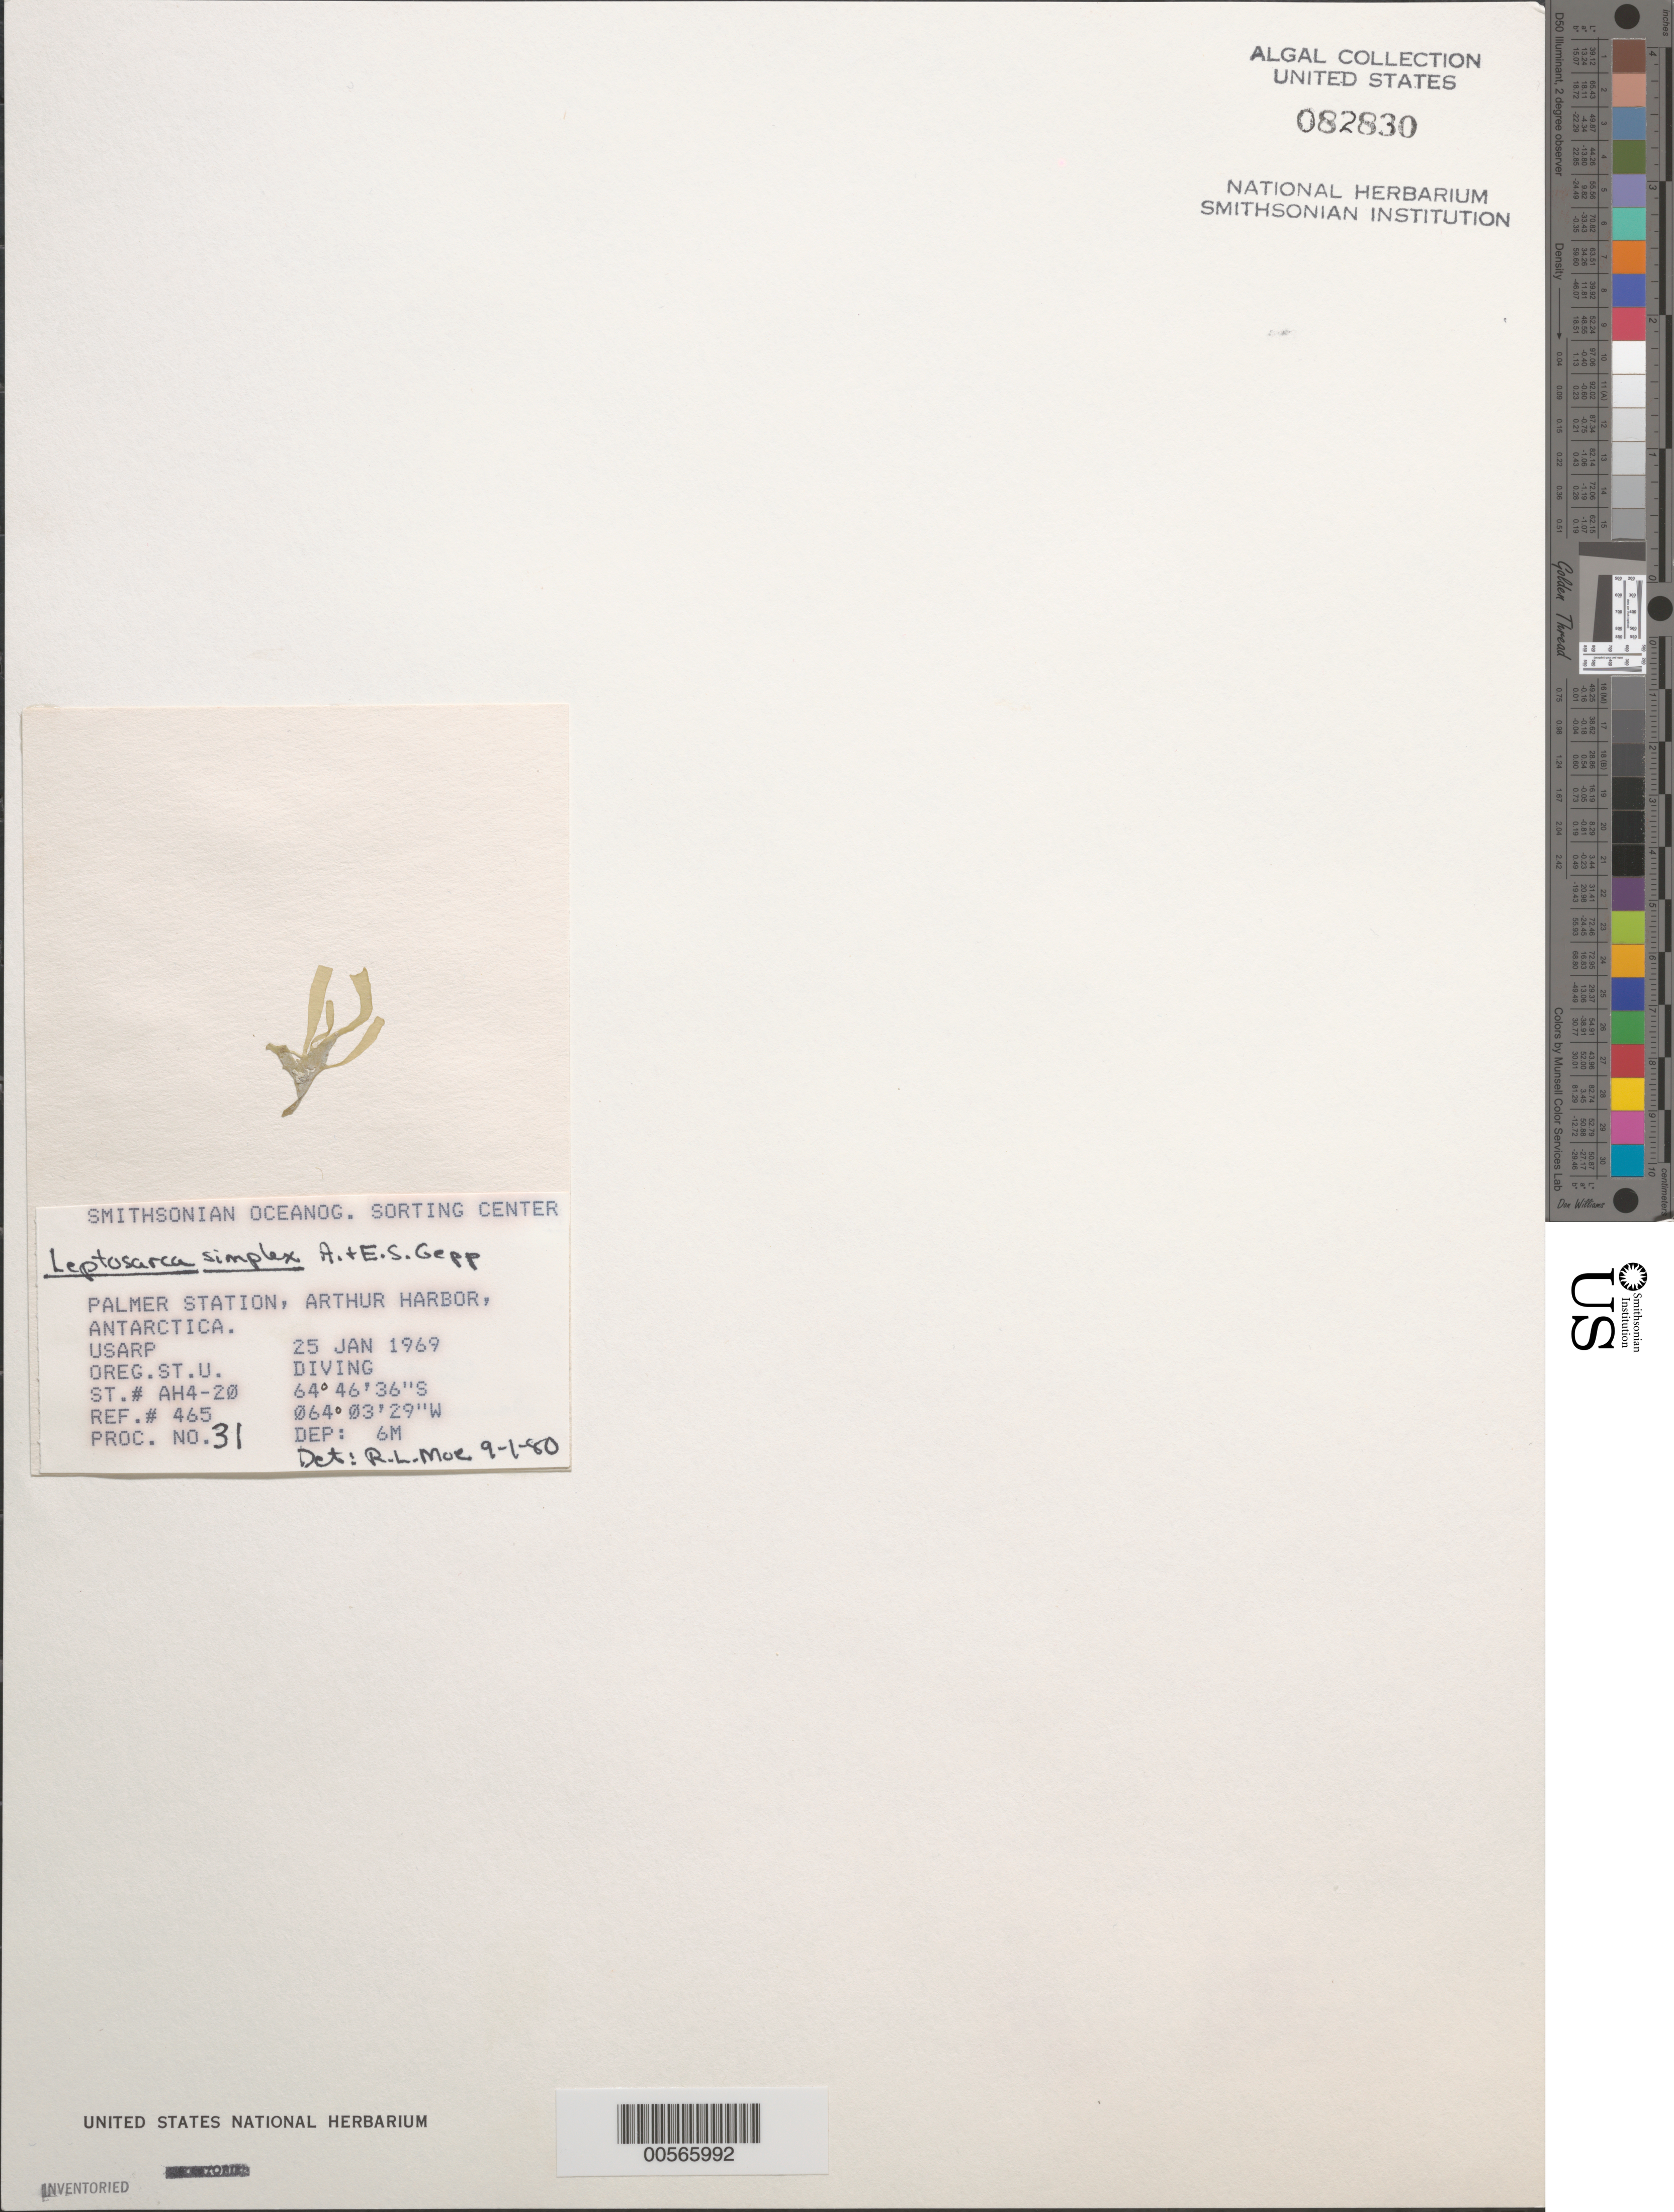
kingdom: Plantae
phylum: Rhodophyta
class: Florideophyceae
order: Palmariales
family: Palmariaceae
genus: Palmaria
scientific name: Palmaria decipiens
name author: (Reinsch) Ricker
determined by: Algae name updating Project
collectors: Oregon State University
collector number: Station Ah4-20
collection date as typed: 25 Jan 1969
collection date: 1969-01-25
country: Antarctica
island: Anvers Island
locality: Palmer Station, Arthur Harbor, Antarctic Peninsula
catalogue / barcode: US 82830